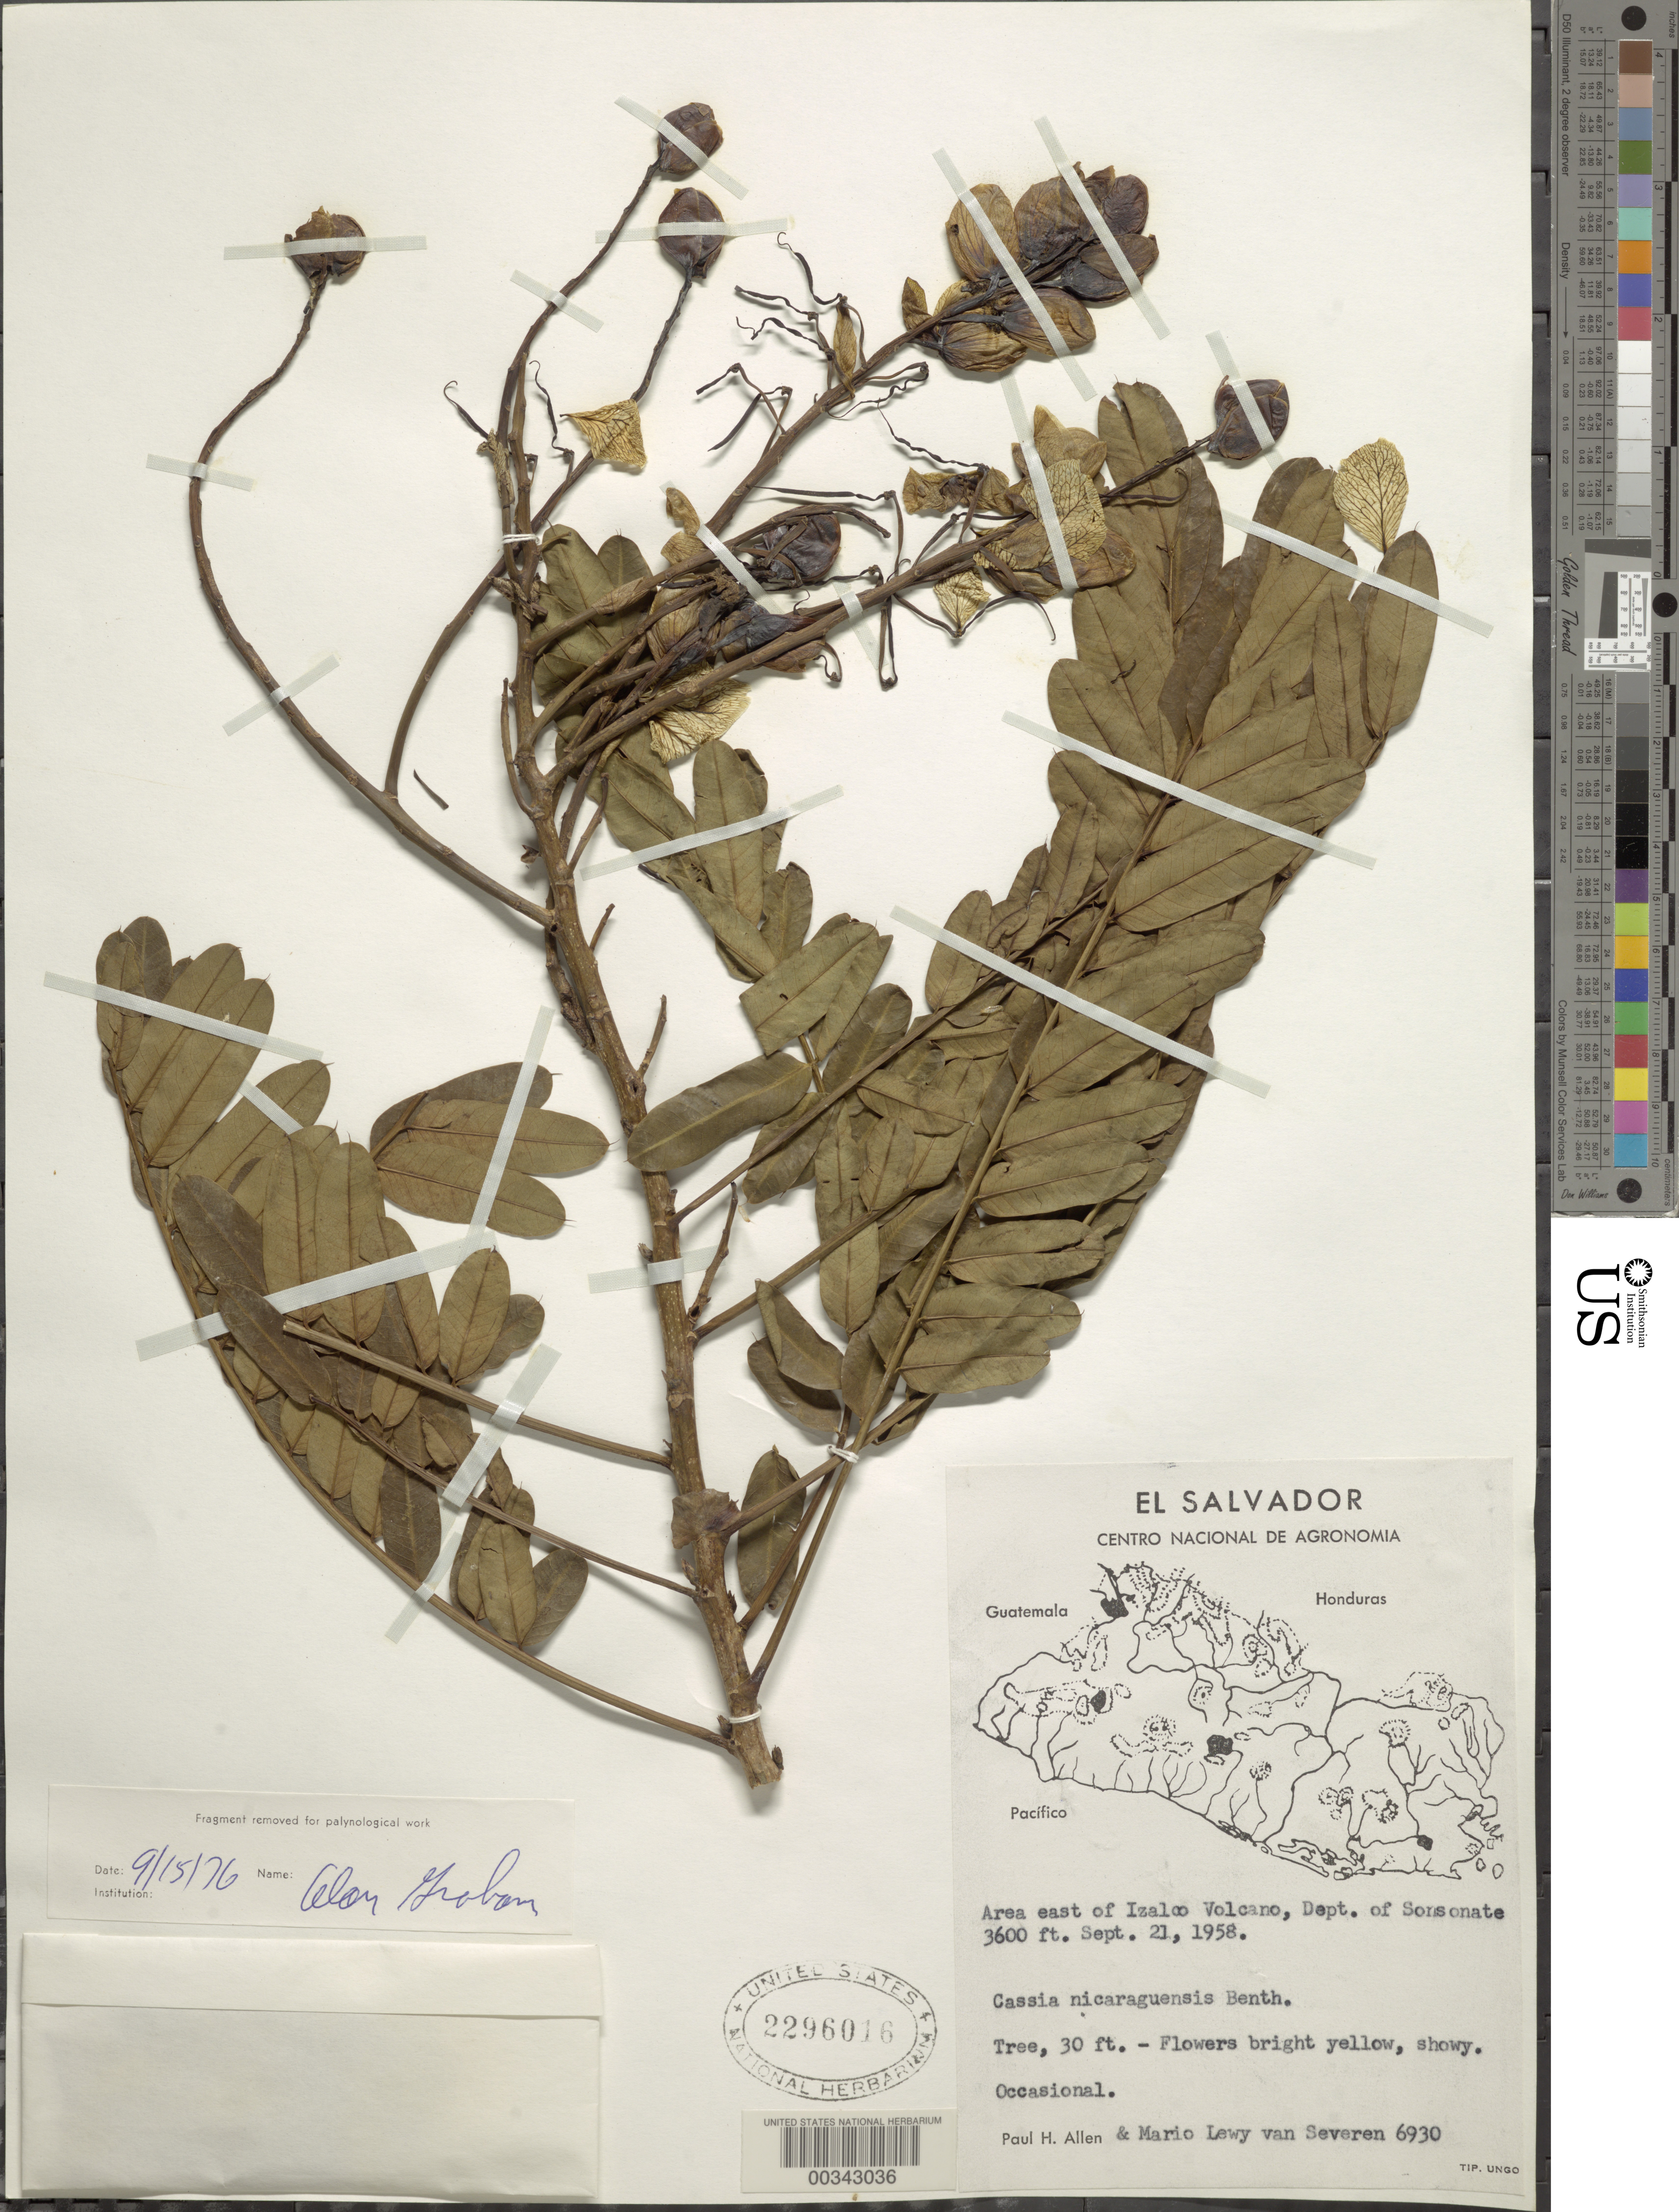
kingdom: Plantae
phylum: Tracheophyta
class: Magnoliopsida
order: Fabales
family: Fabaceae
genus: Senna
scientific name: Senna nicaraguensis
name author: (Benth.) H.S. Irwin & Barneby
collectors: P. H. Allen & M. Van Severen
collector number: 6930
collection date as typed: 21 Sep 1958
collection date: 1958-09-21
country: El Salvador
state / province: Sonsonate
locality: Area e of izalco volcano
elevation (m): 1097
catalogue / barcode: US 2296016